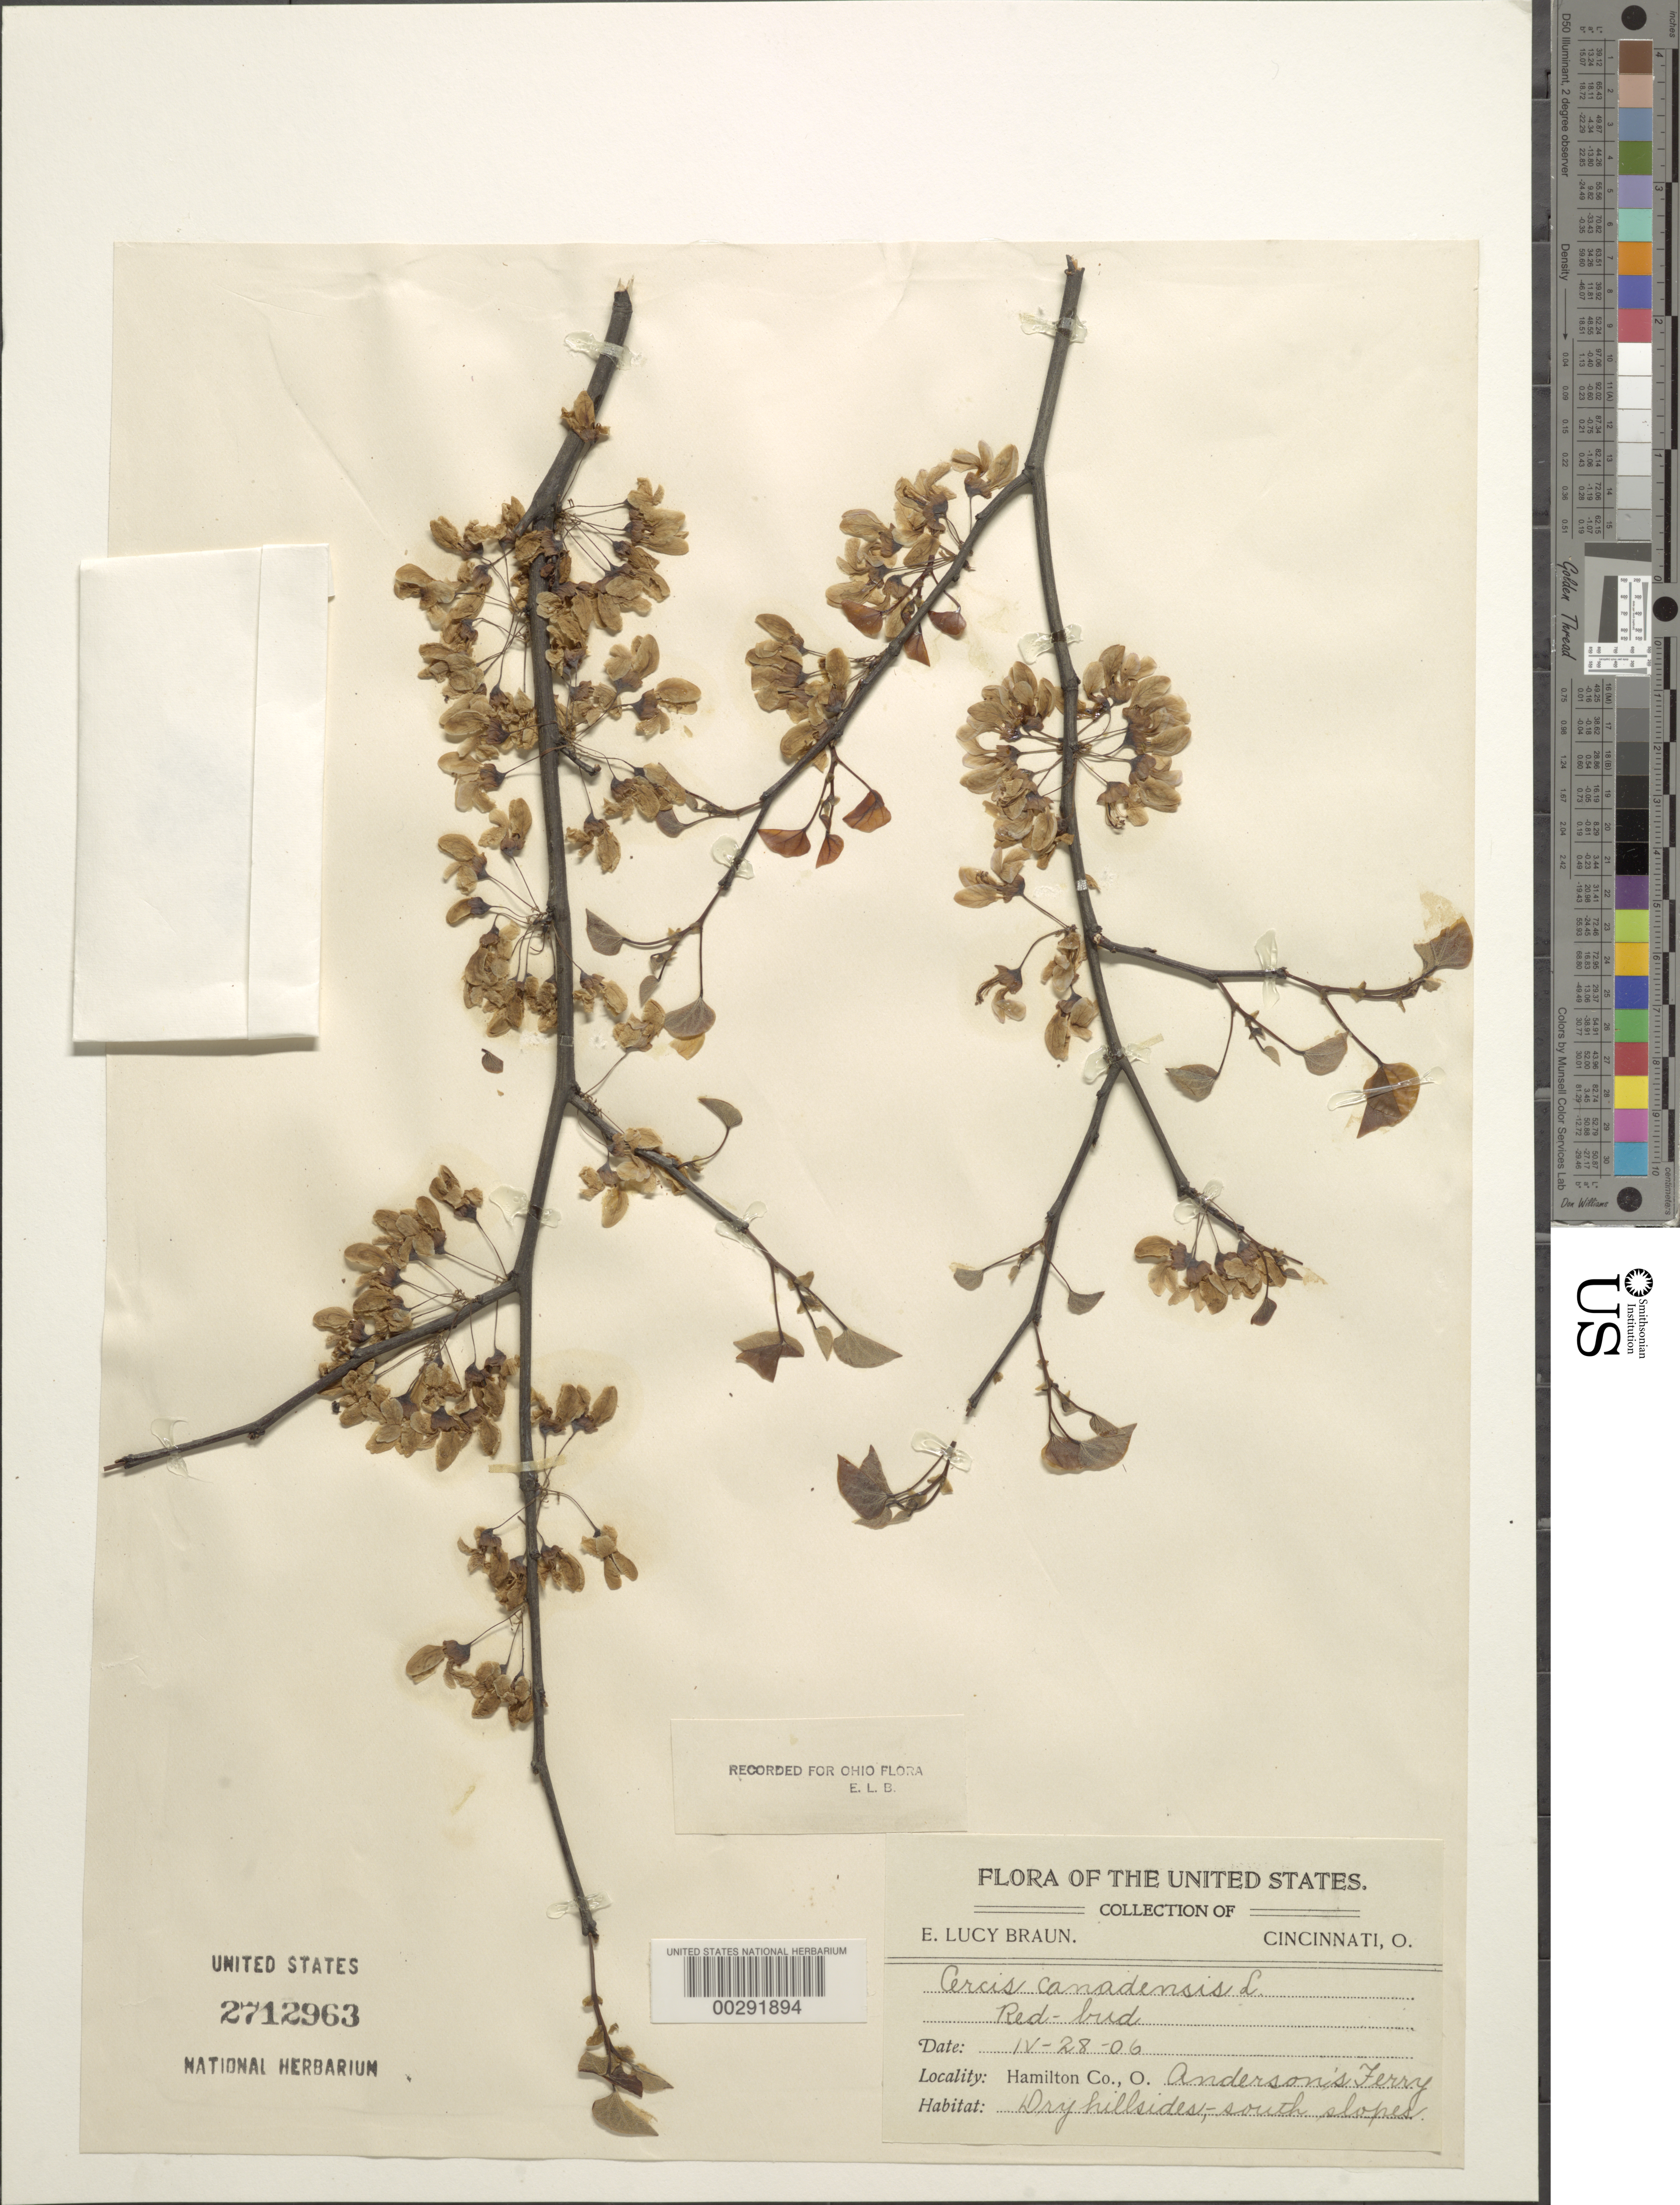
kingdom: Plantae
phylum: Tracheophyta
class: Magnoliopsida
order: Fabales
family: Fabaceae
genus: Cercis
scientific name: Cercis canadensis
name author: L.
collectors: E. L. Braun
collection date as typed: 28 Apr 1906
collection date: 1906-04-28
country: United States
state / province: Ohio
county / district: Hamilton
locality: Anderson's ferry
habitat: Dry hillsides, s slopes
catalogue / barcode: US 2712963